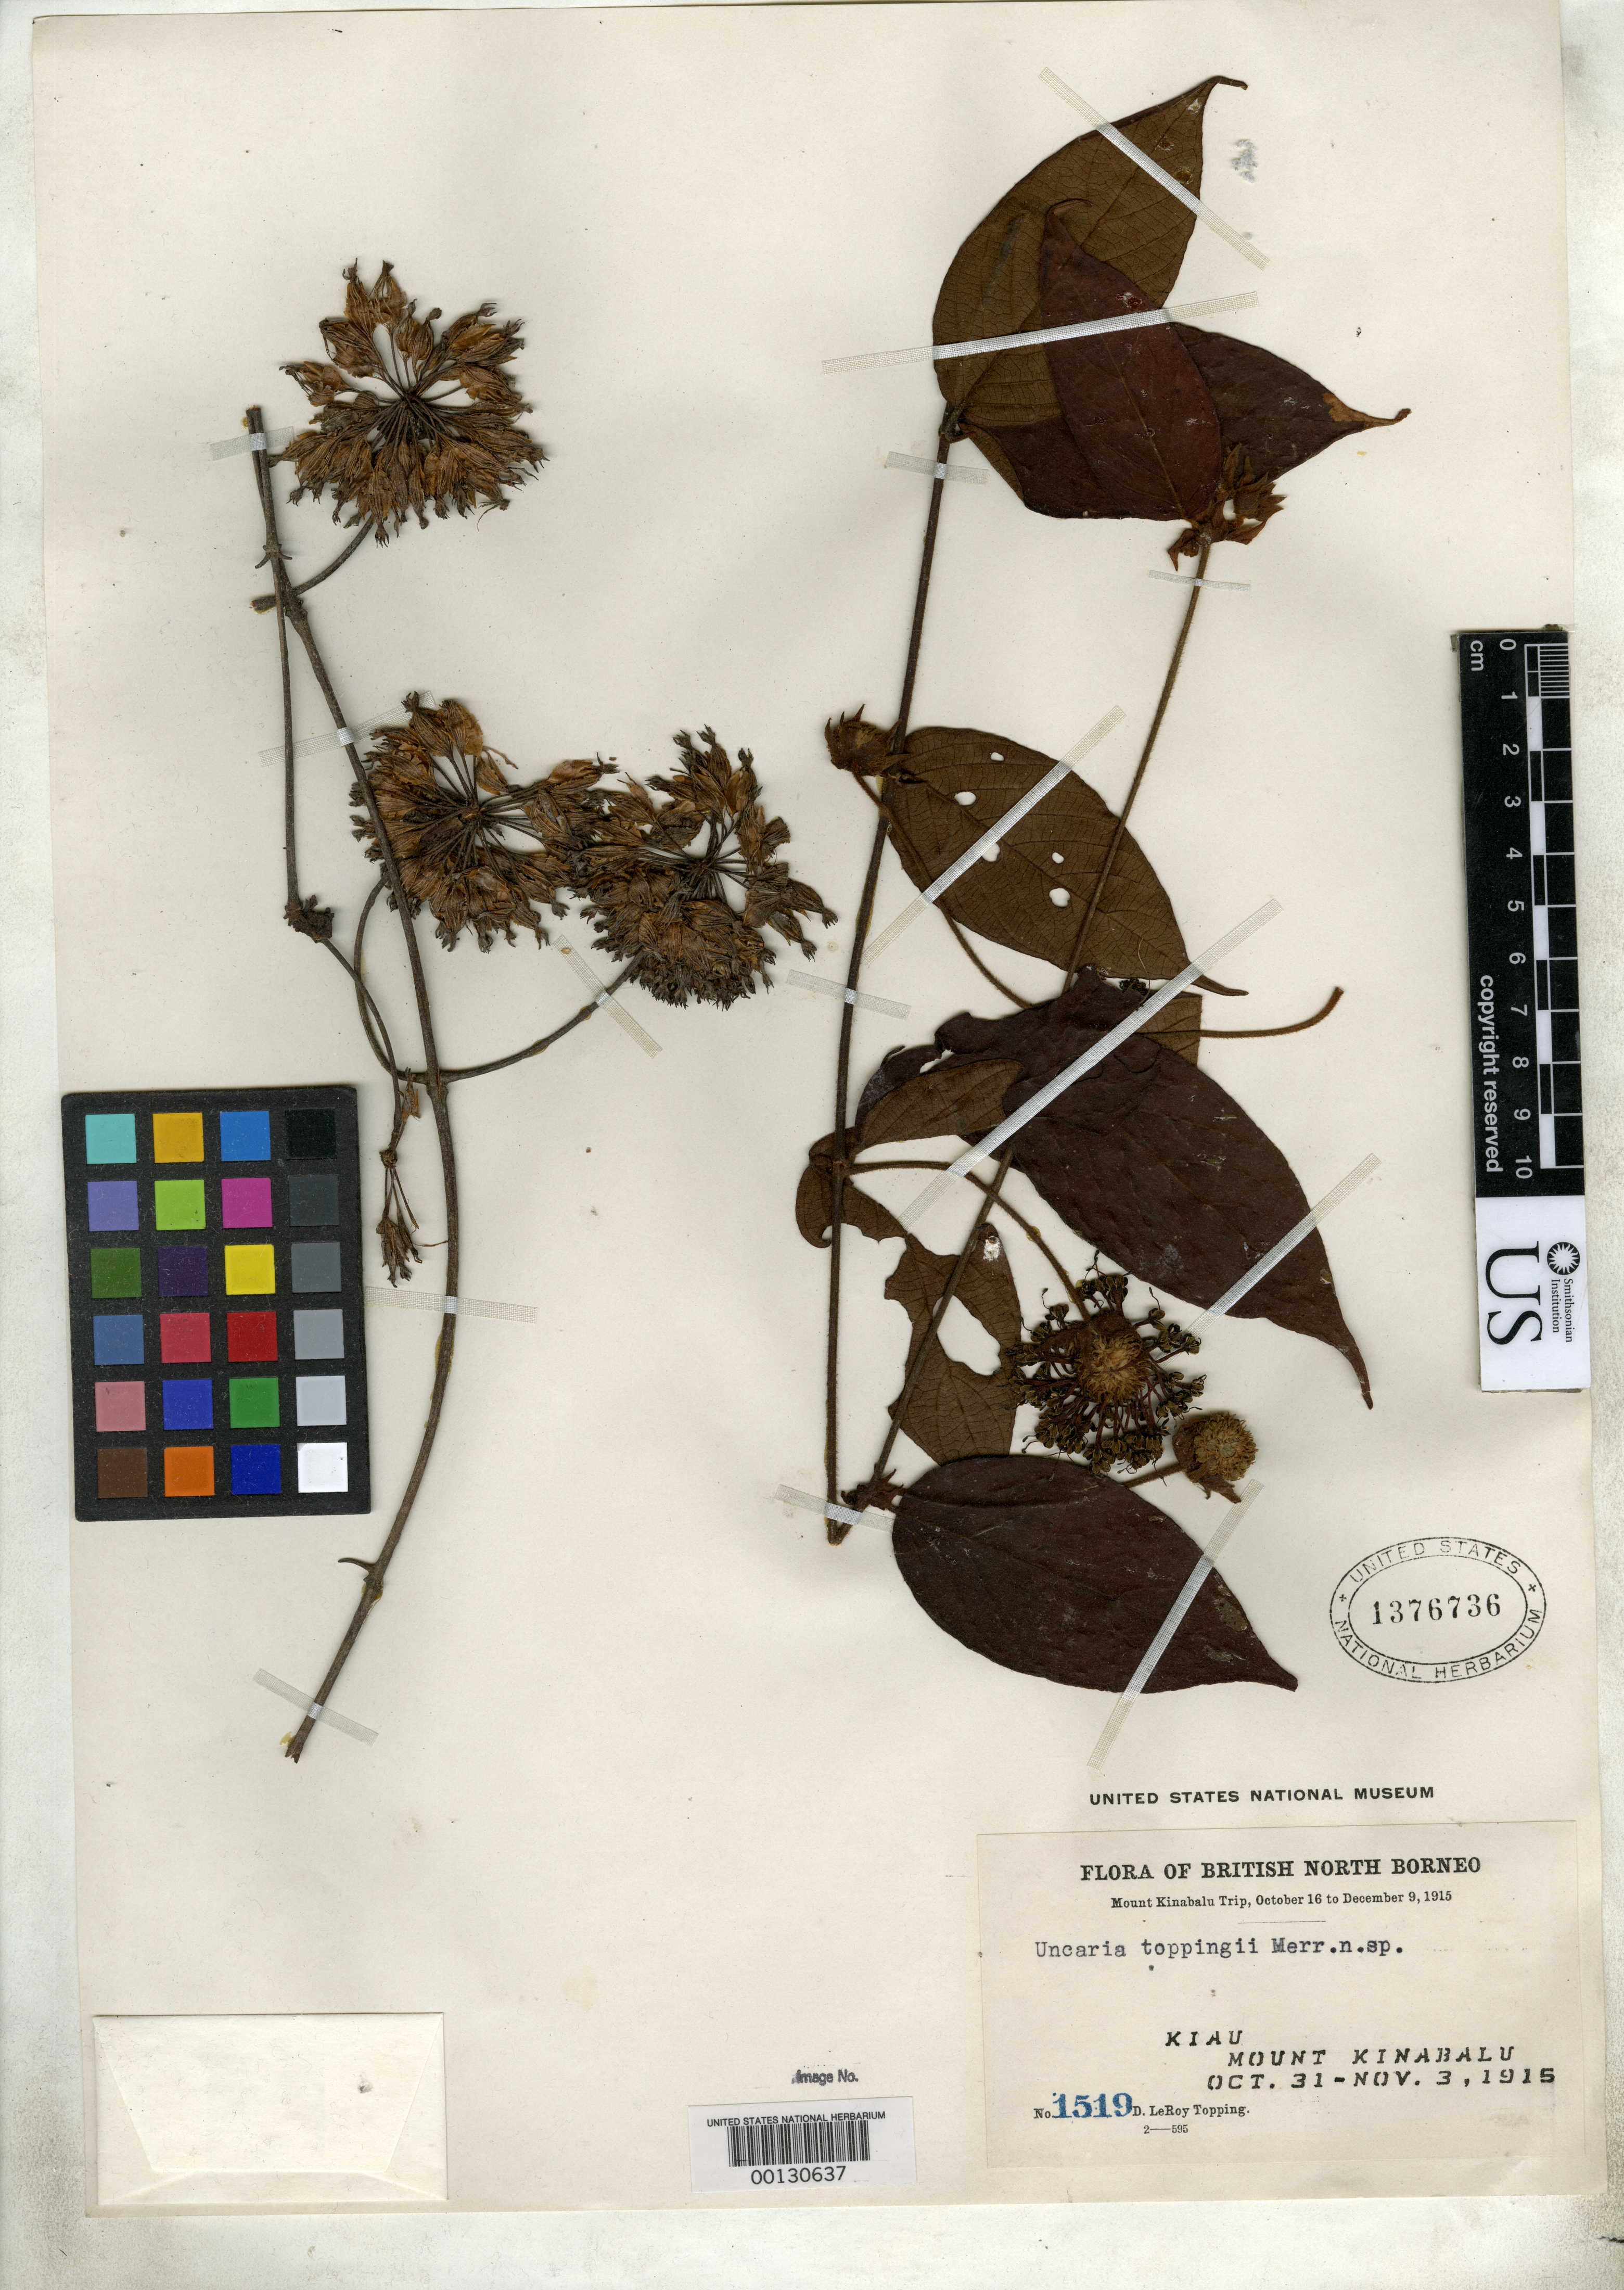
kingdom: Plantae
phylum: Tracheophyta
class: Magnoliopsida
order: Gentianales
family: Rubiaceae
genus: Uncaria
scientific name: Uncaria toppingii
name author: Merr.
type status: Isotype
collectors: D. L. Topping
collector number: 1519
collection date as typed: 01 Nov 1916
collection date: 1916-11-01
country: Malaysia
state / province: Sabah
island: Borneo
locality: Mt. Kinabalu, Kialu.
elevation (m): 900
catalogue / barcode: US 1376736